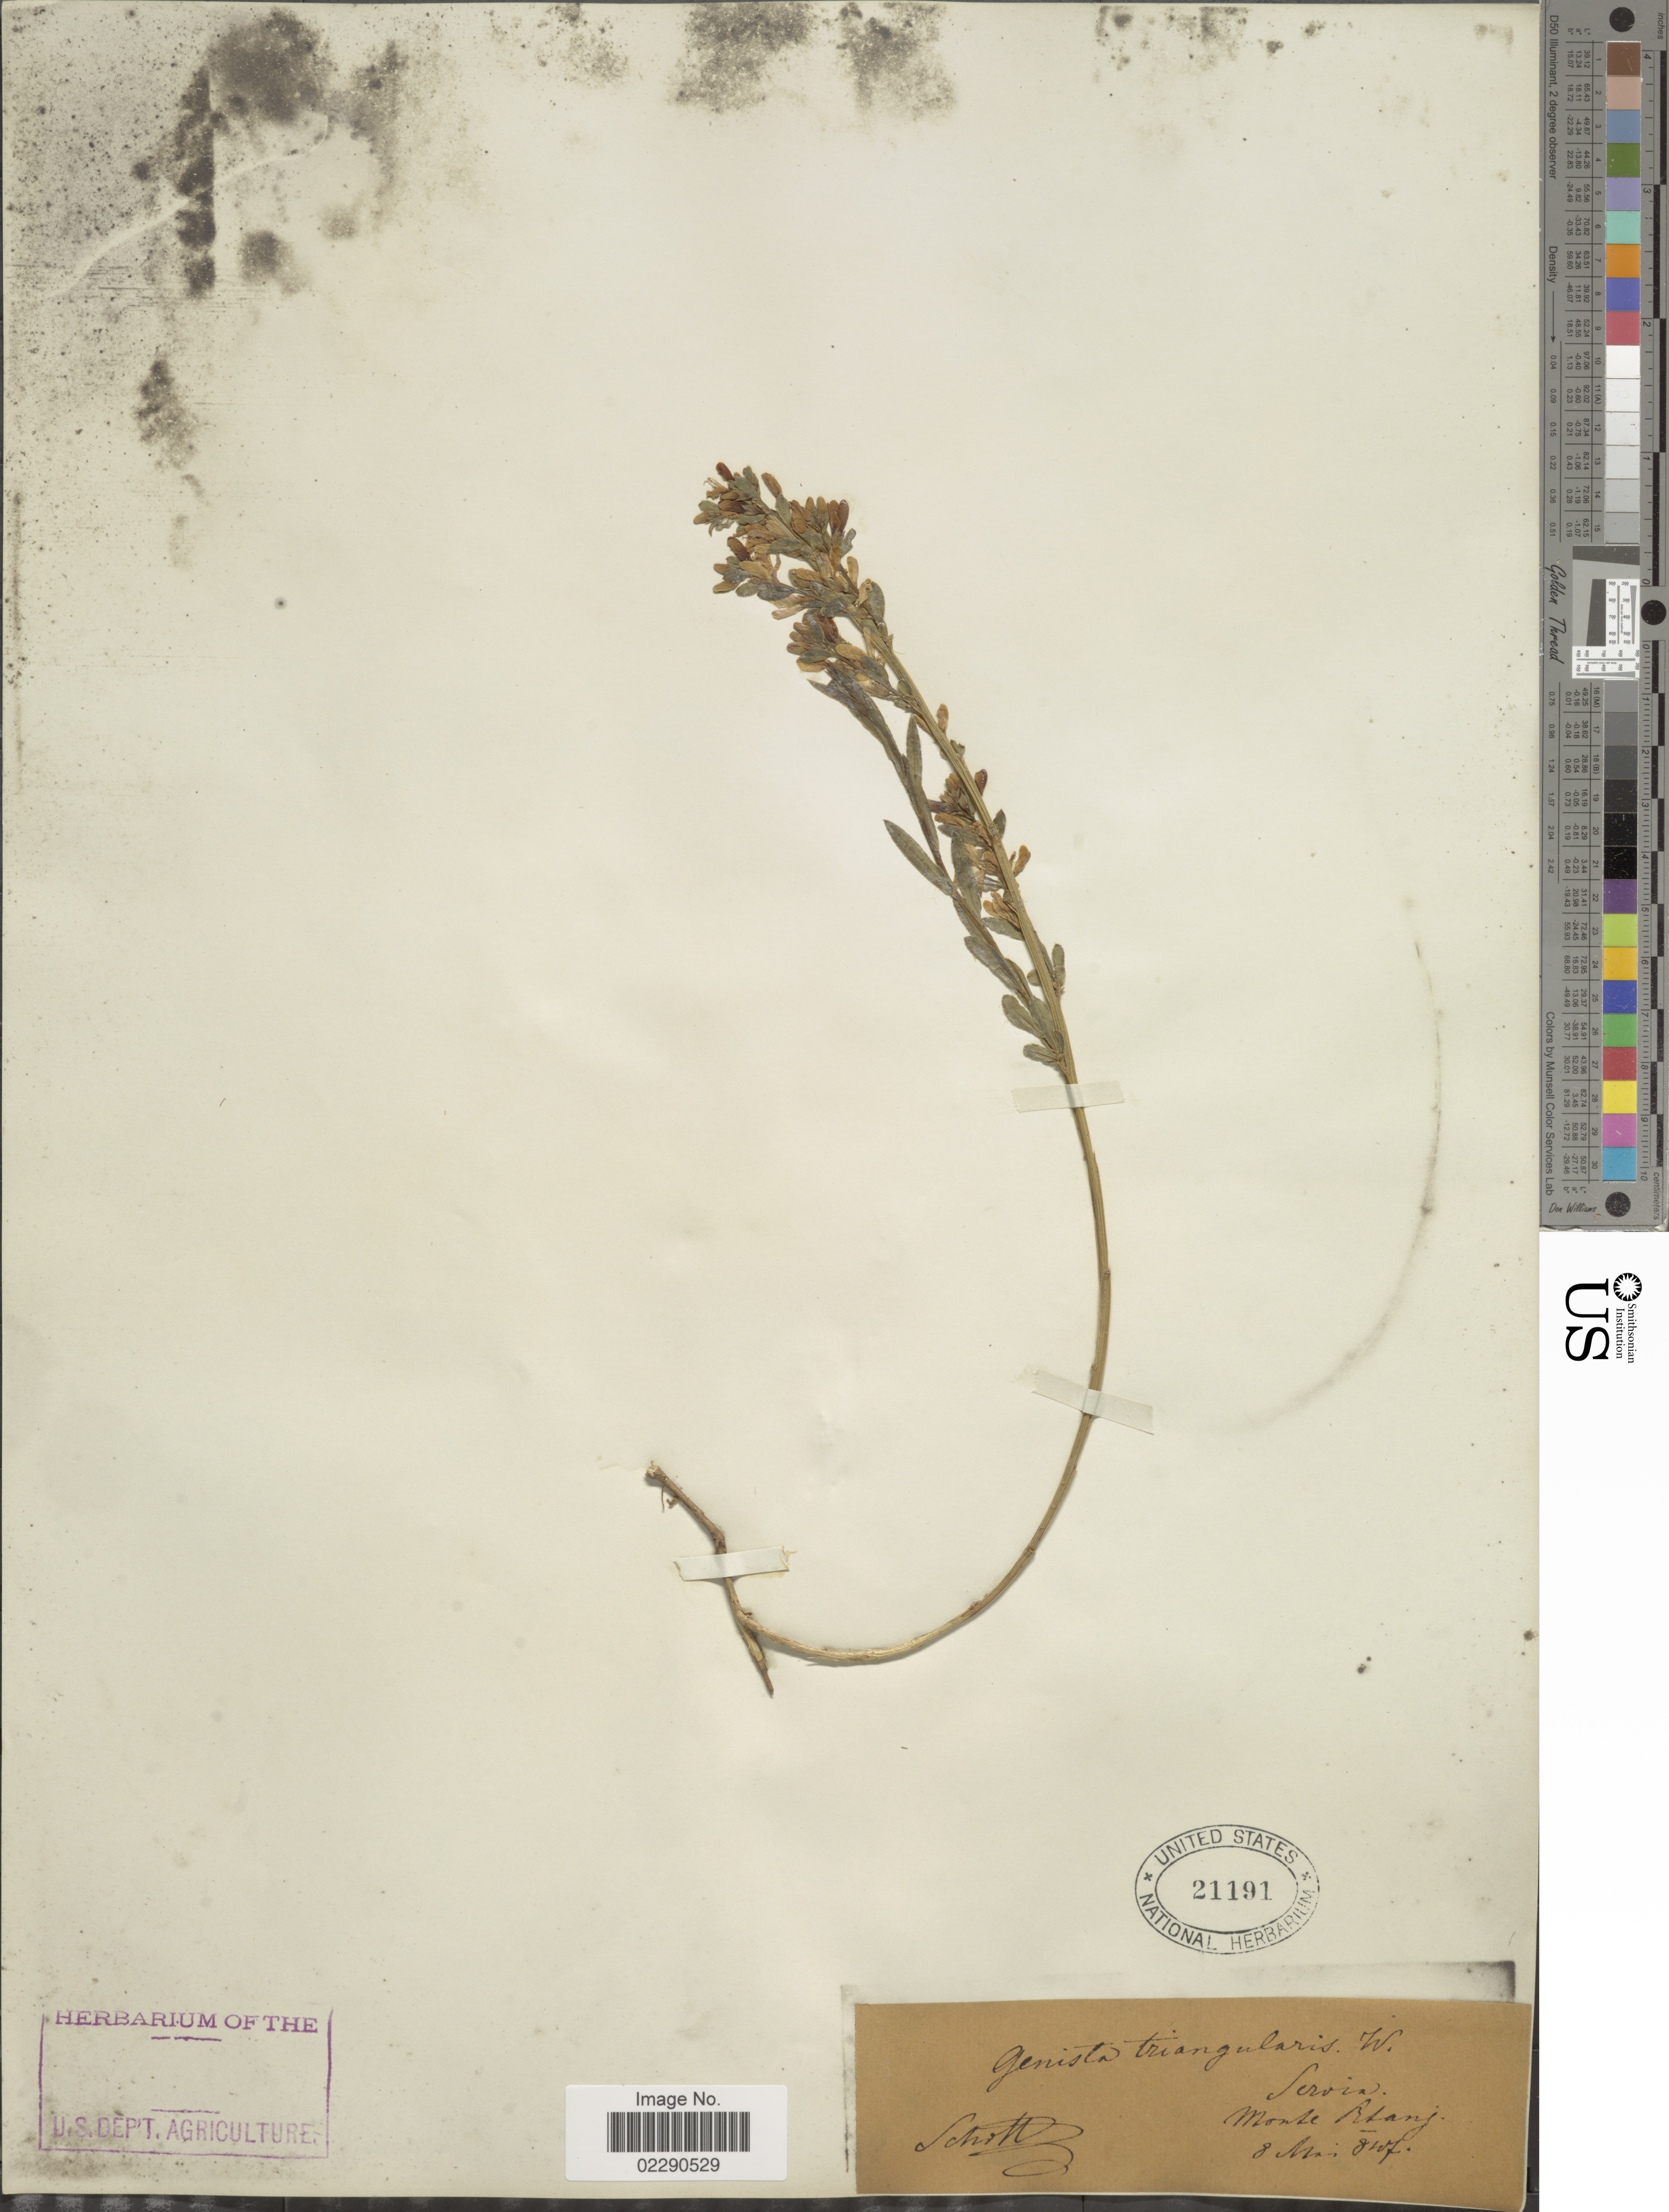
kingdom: Plantae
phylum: Tracheophyta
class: Magnoliopsida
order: Fabales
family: Fabaceae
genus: Genista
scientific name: Genista triangularis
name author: Willd.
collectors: Schott, --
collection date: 1807-05-08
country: Serbia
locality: Servia, Monte Rtanj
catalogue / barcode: US 21191